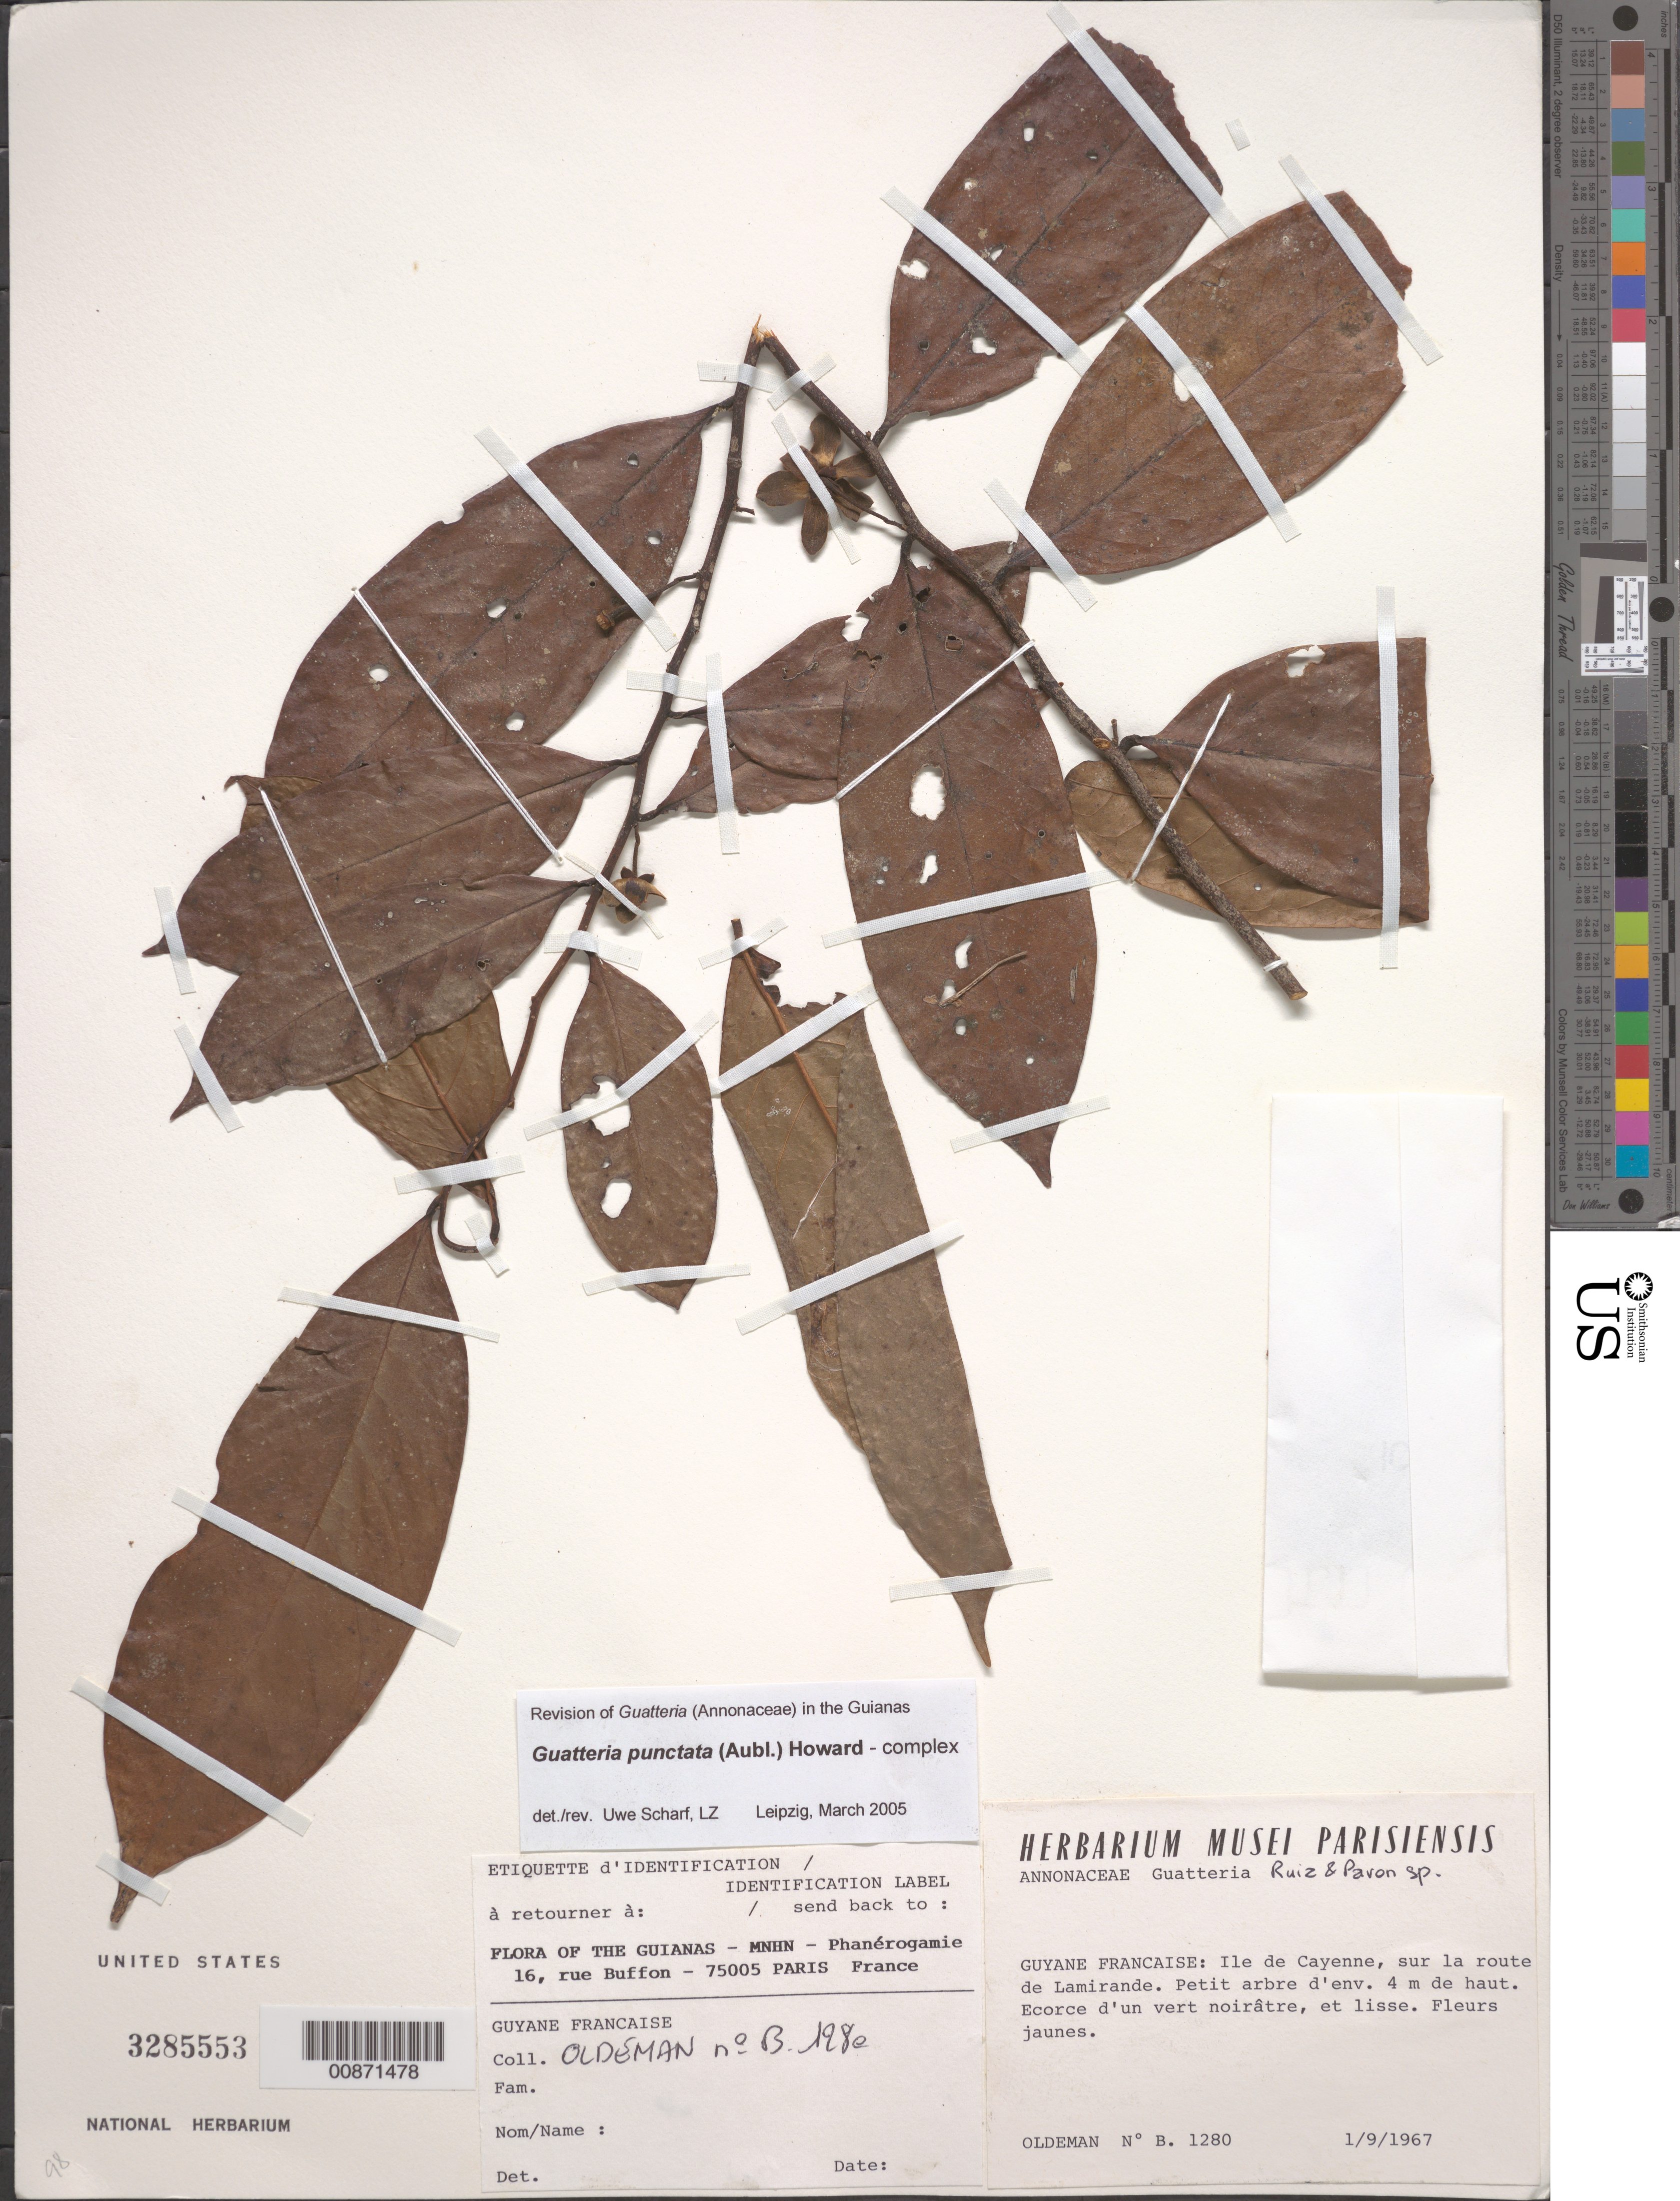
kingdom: Plantae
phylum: Tracheophyta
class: Magnoliopsida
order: Magnoliales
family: Annonaceae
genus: Guatteria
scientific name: Guatteria punctata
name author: (Aubl.) R.A. Howard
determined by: Scharf, U.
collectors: R. Oldeman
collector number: B 1280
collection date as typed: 1-Sep-67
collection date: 1967-09-01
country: French Guiana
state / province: Cayenne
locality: Ile de Cayenne, sur la route de La Mirande, Réserve de la Mirande - 1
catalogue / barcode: US 3285553